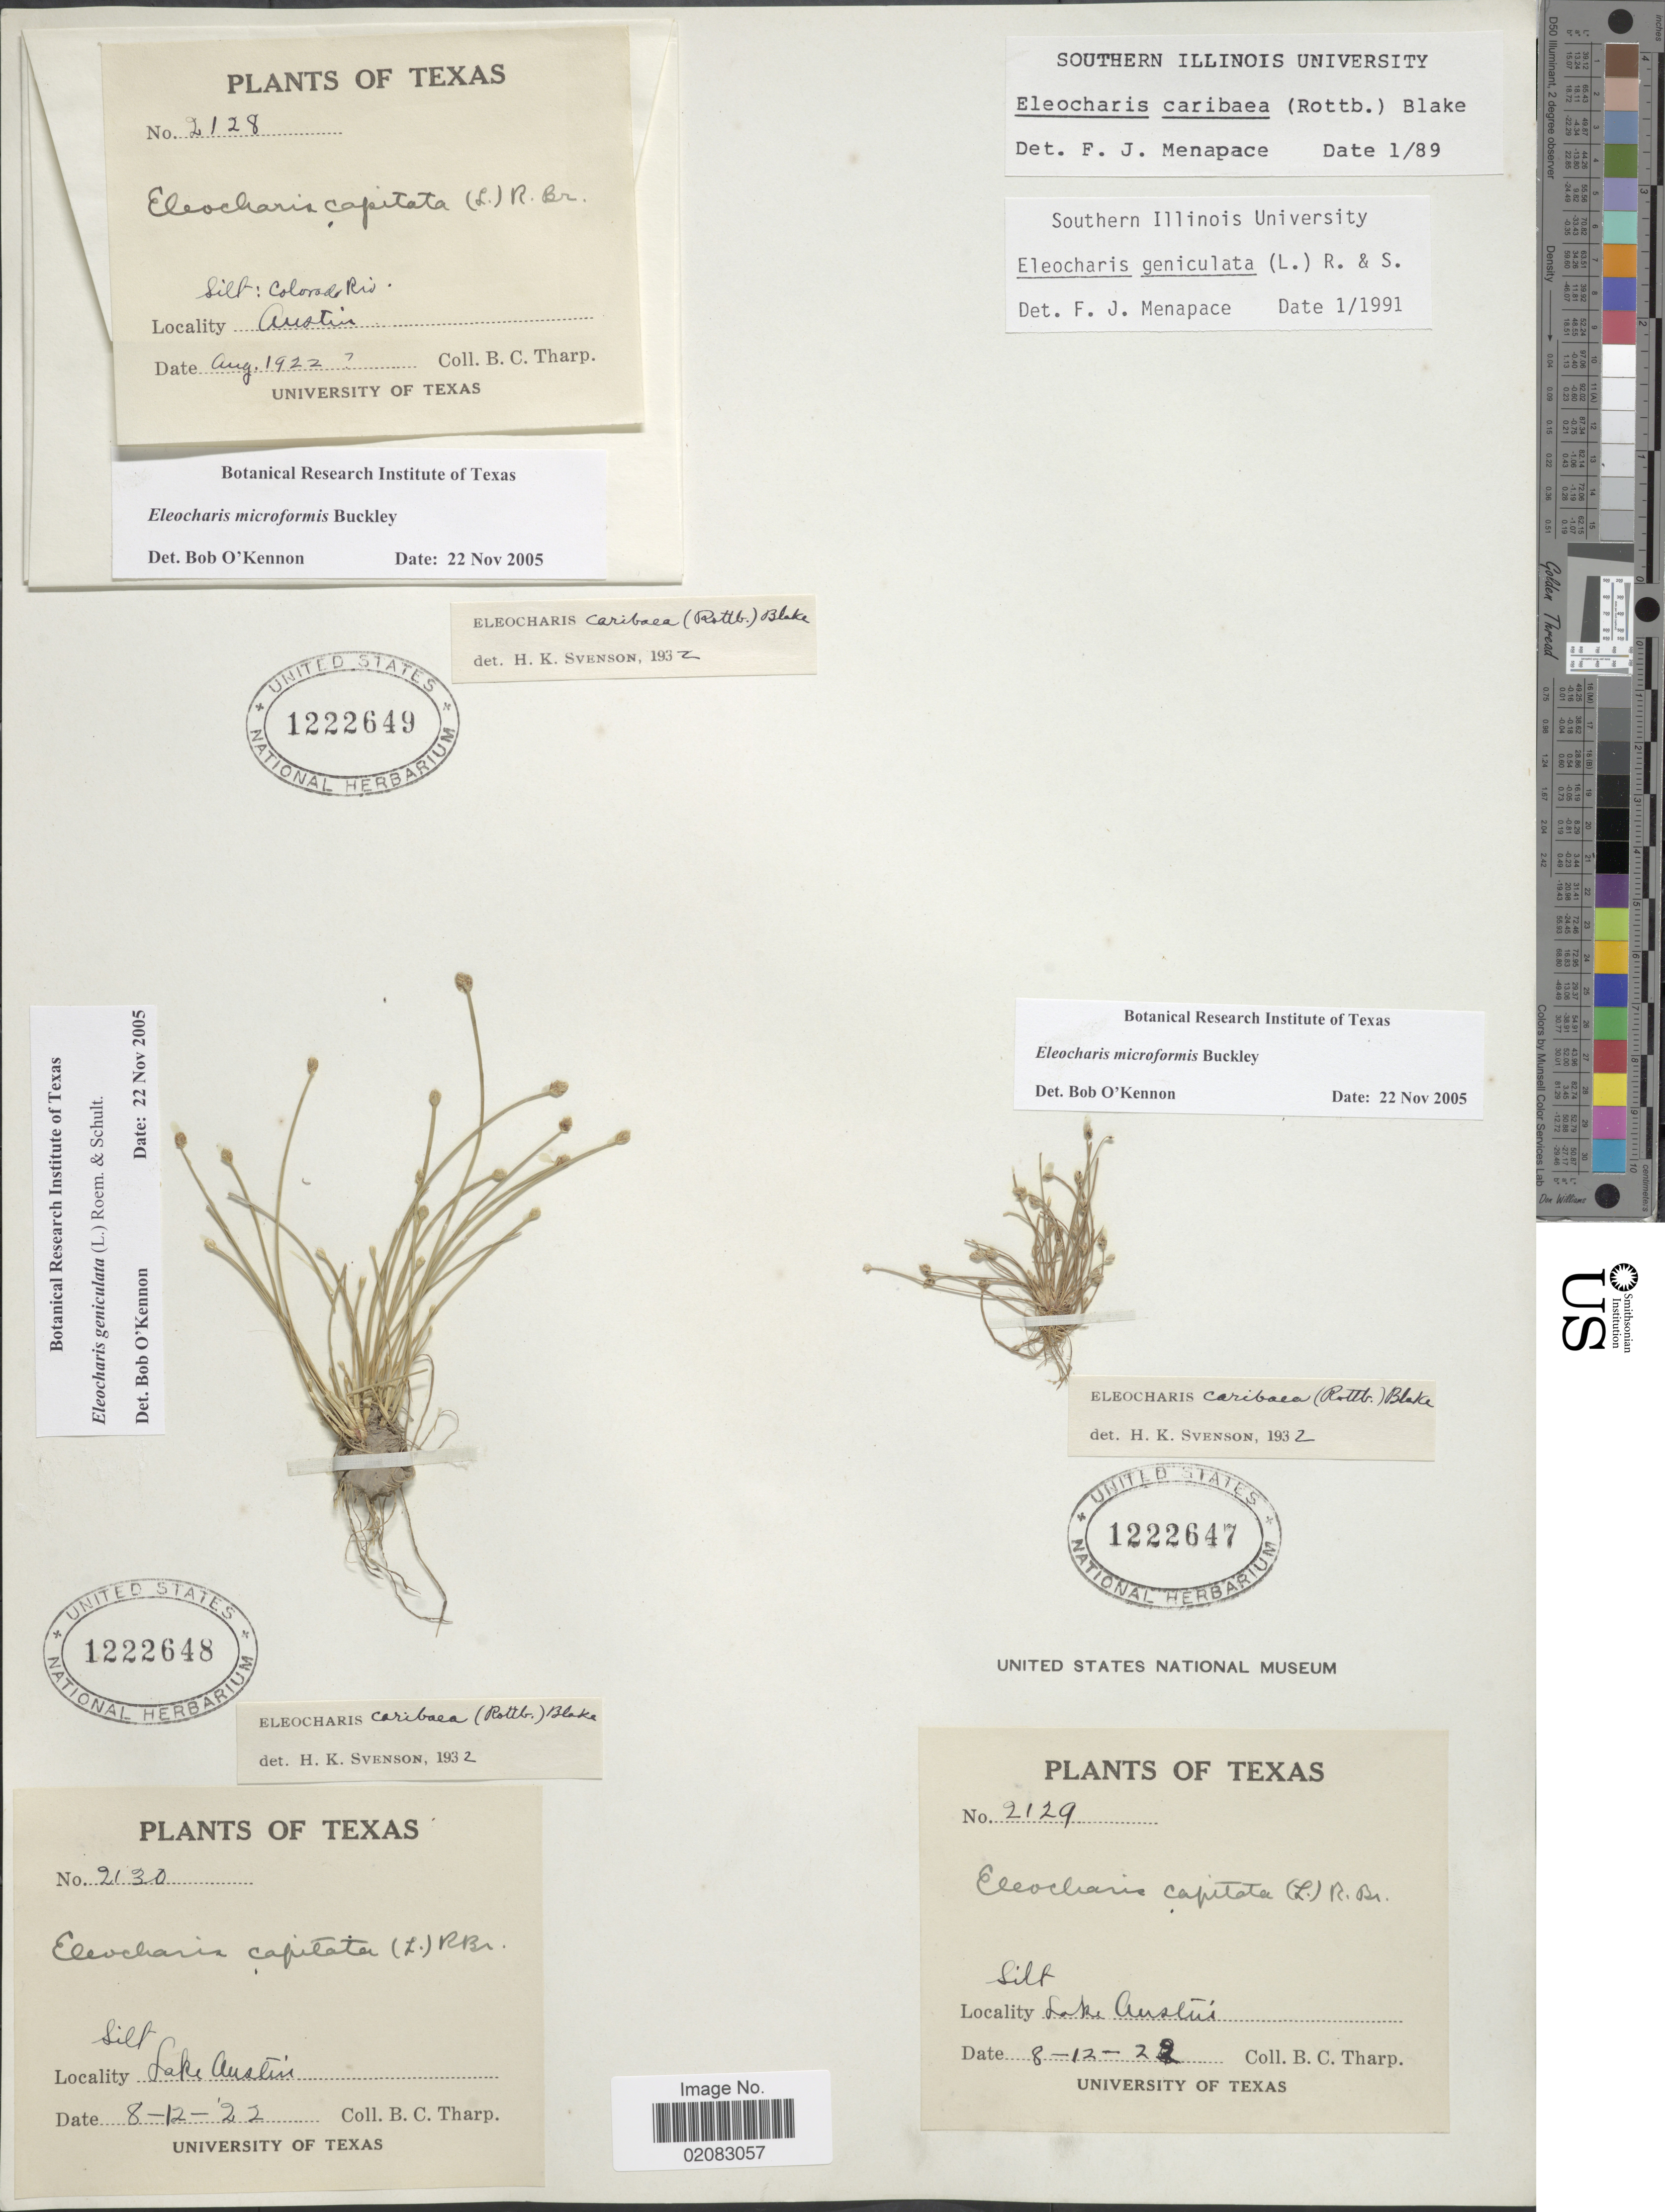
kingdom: Plantae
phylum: Tracheophyta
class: Liliopsida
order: Poales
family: Cyperaceae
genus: Eleocharis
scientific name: Eleocharis microformis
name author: Buckley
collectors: B. C. Tharp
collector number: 2130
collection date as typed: Transcribed d/m/y: 12/8/22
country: United States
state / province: Texas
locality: Silt, Lake Austin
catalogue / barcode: US 1222648-2